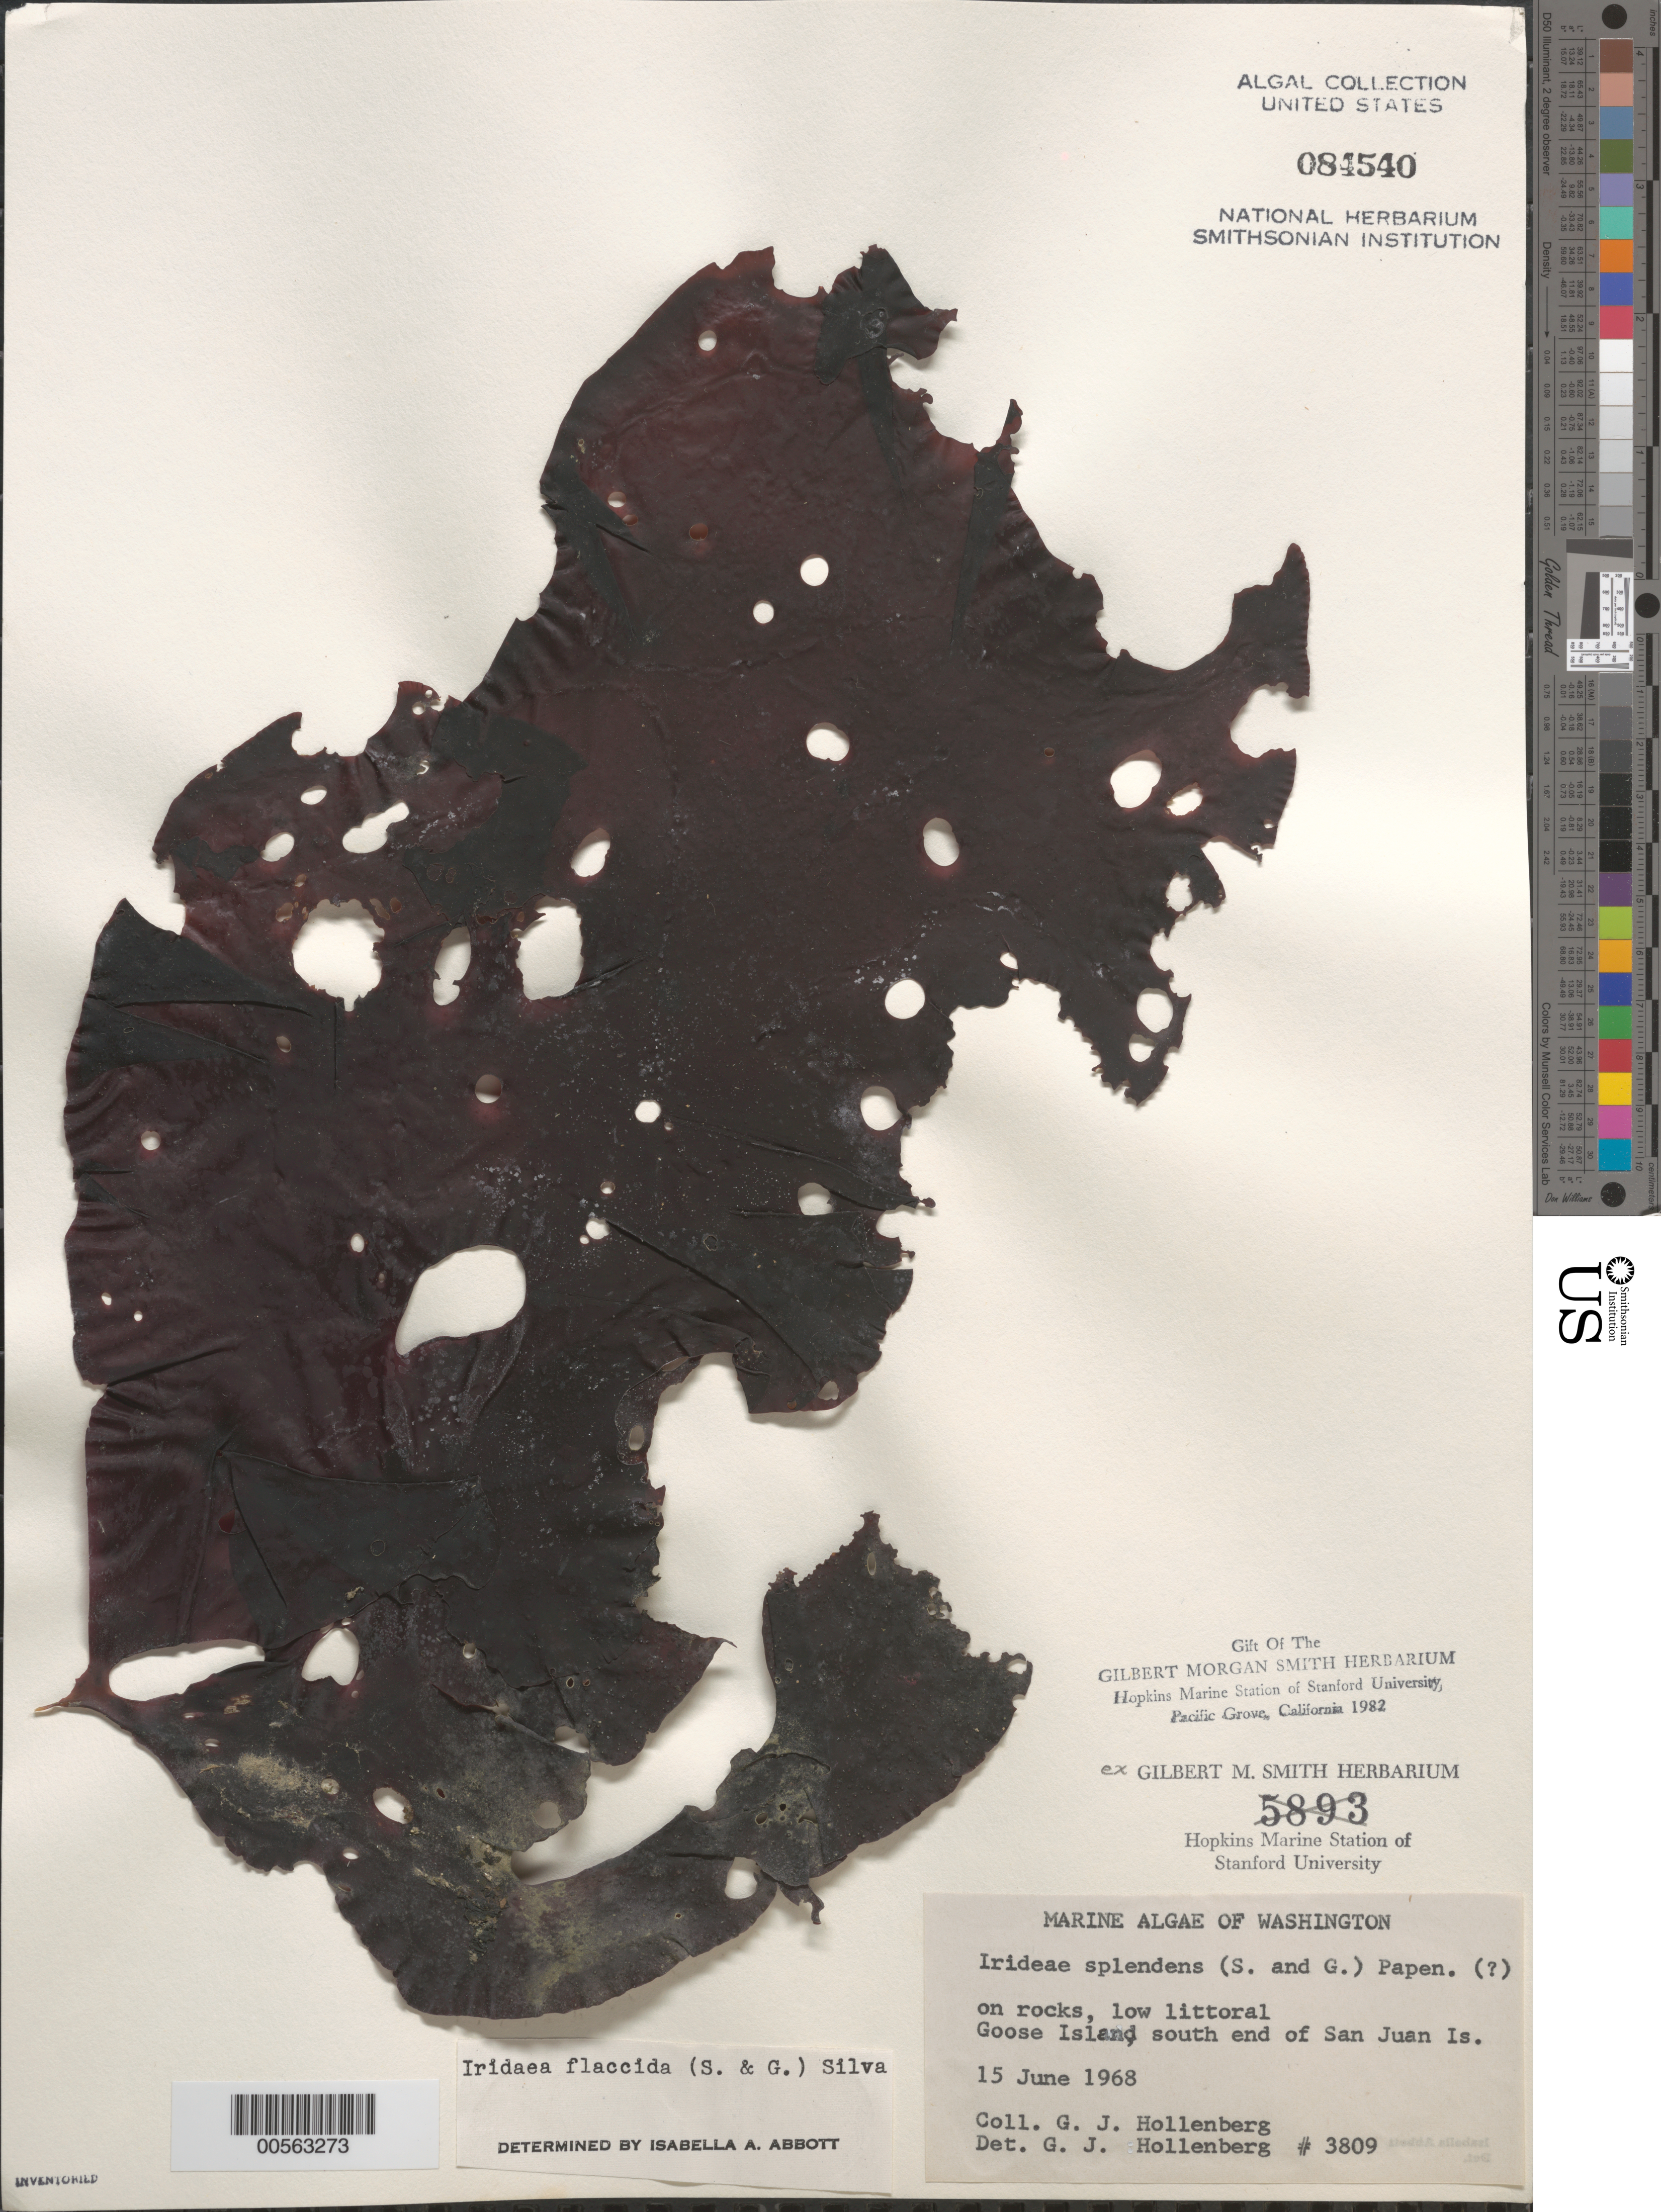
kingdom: Plantae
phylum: Rhodophyta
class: Florideophyceae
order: Gigartinales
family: Gigartinaceae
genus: Mazzaella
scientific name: Mazzaella flaccida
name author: (Setchell & N.L. Gardner) Fredericq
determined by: Algae name updating Project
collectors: G. Hollenberg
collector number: GJH 3809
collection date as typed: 15 Jun 1968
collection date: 1968-06-15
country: United States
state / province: Washington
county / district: San Juan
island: Goose Island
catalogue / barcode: US 84540